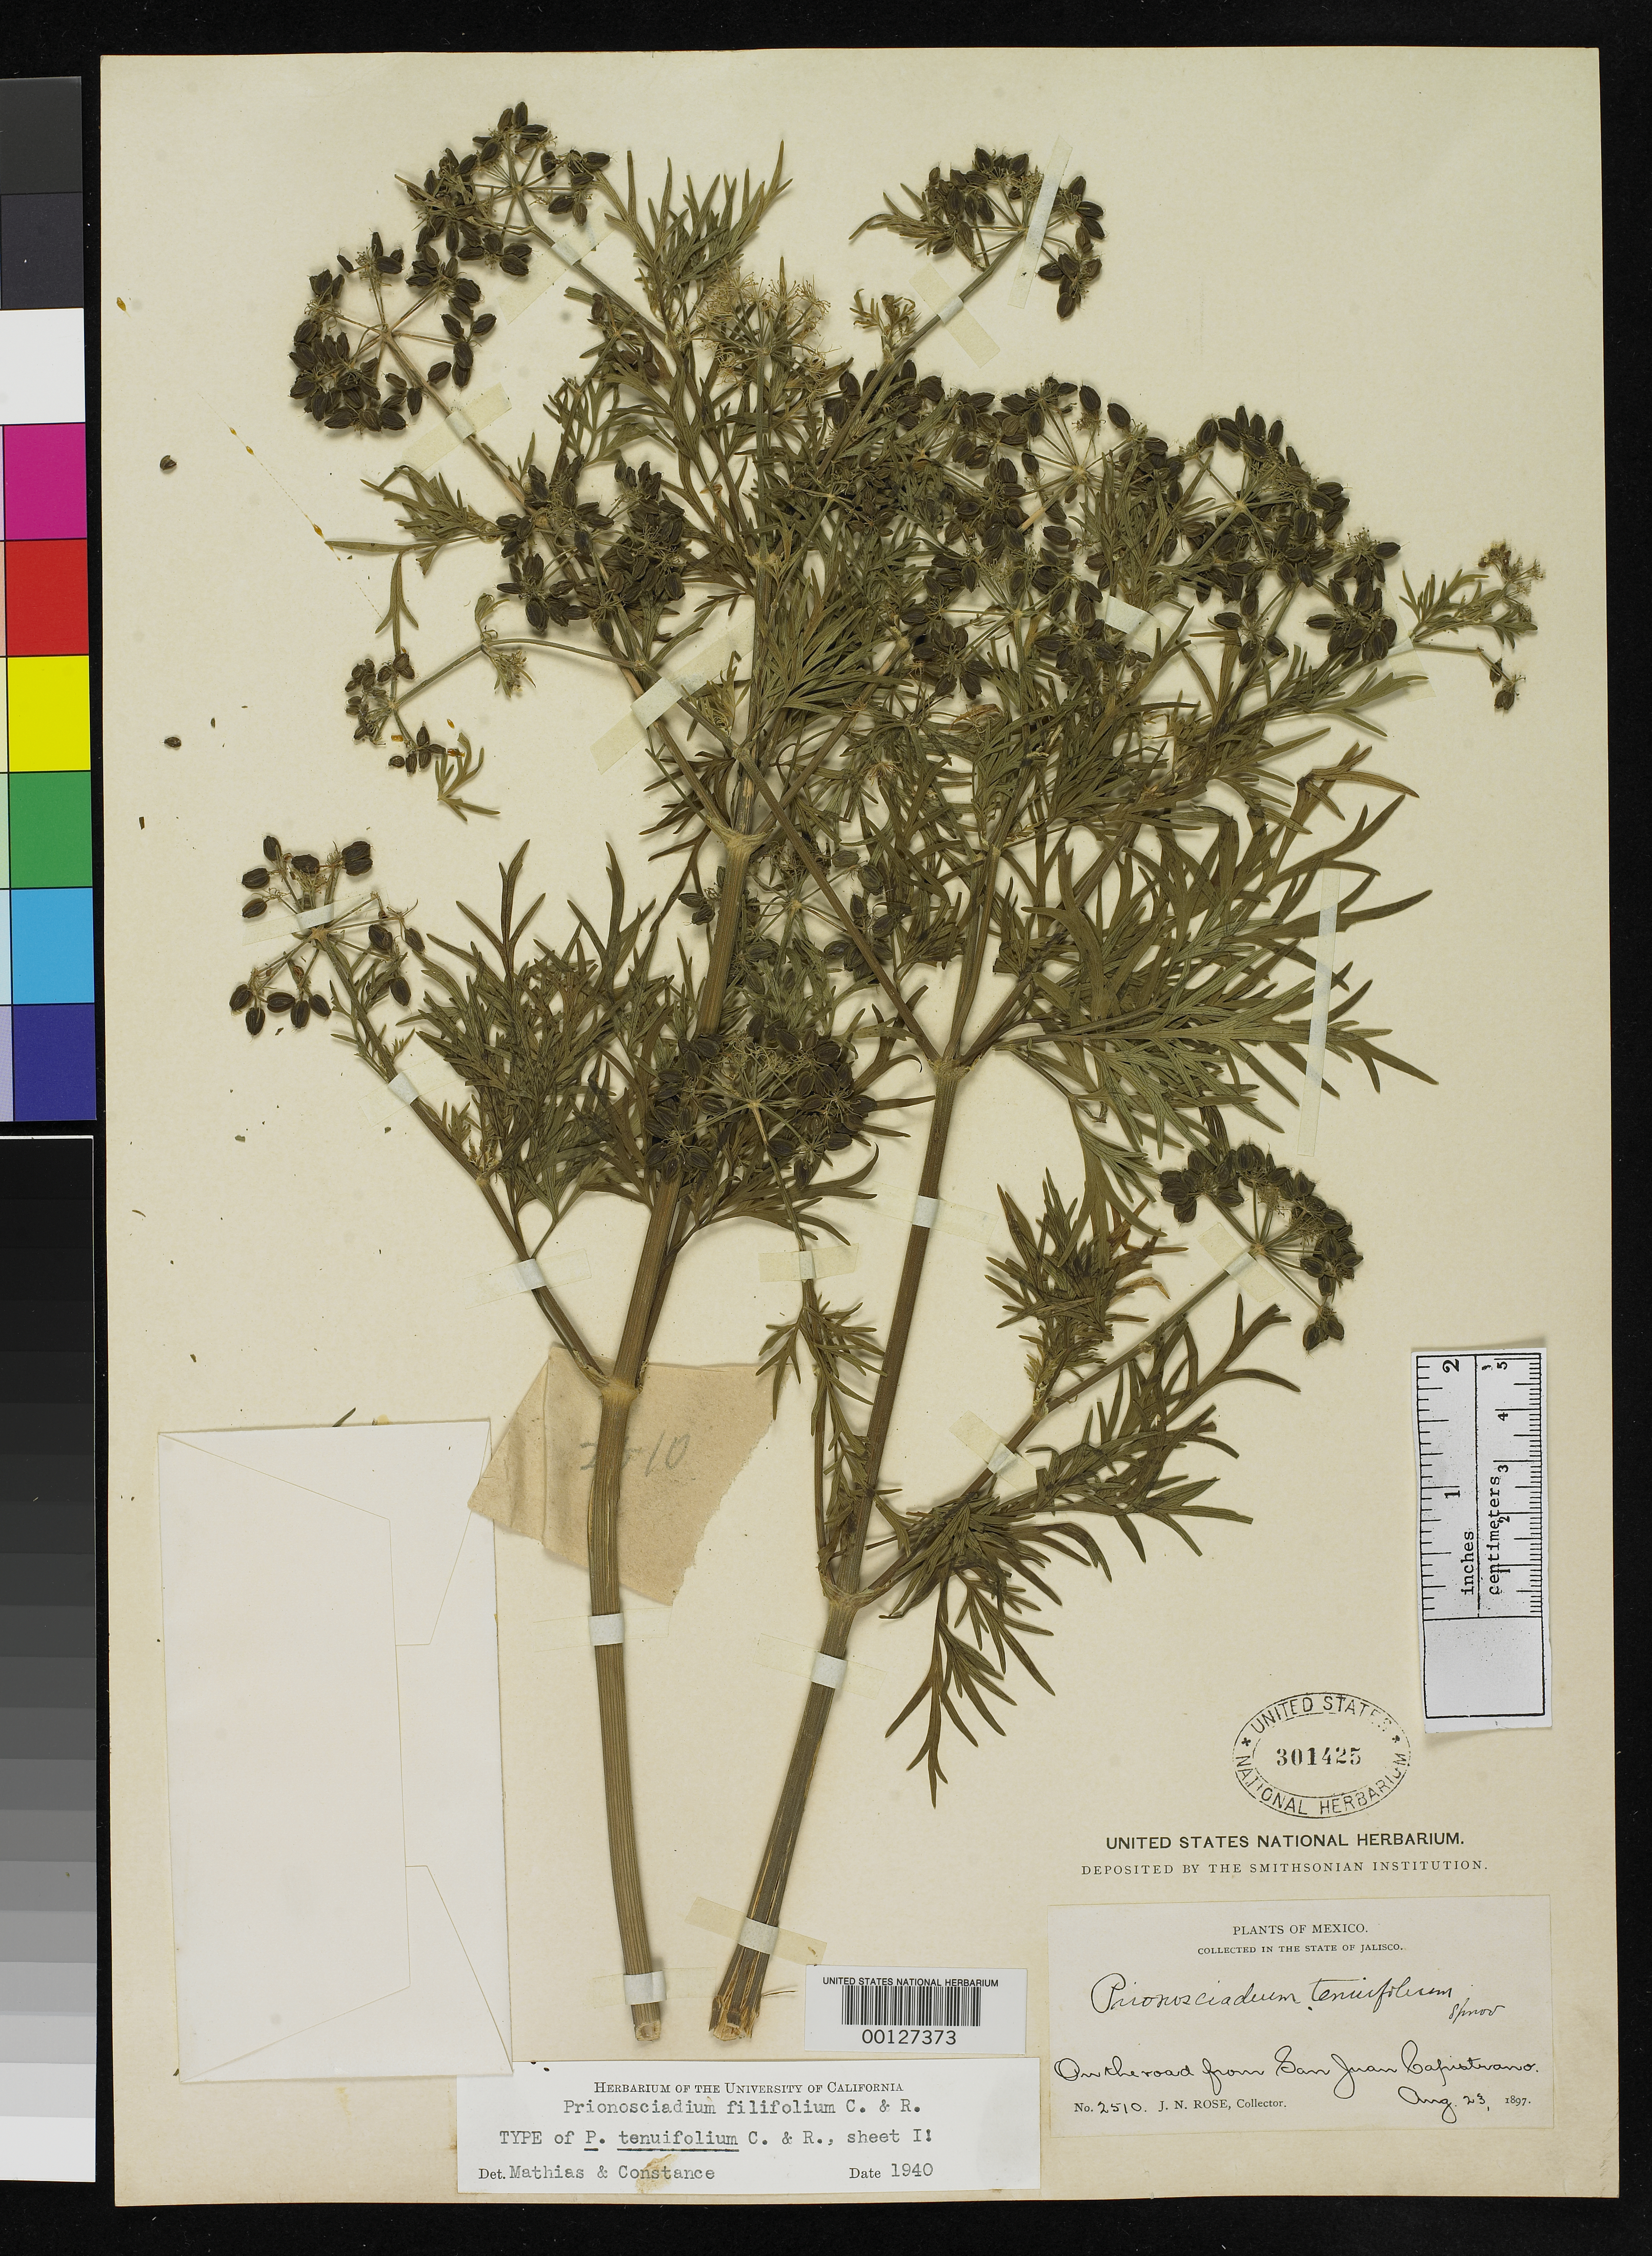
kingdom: Plantae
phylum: Tracheophyta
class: Magnoliopsida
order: Apiales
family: Apiaceae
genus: Prionosciadium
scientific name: Prionosciadium tenuifolium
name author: J.M. Coult. & Rose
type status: Type Collection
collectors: J. N. Rose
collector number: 2510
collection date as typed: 23 Aug 1897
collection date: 1897-08-23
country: Mexico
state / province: Jalisco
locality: Near Huijuguilla.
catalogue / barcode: US 301425